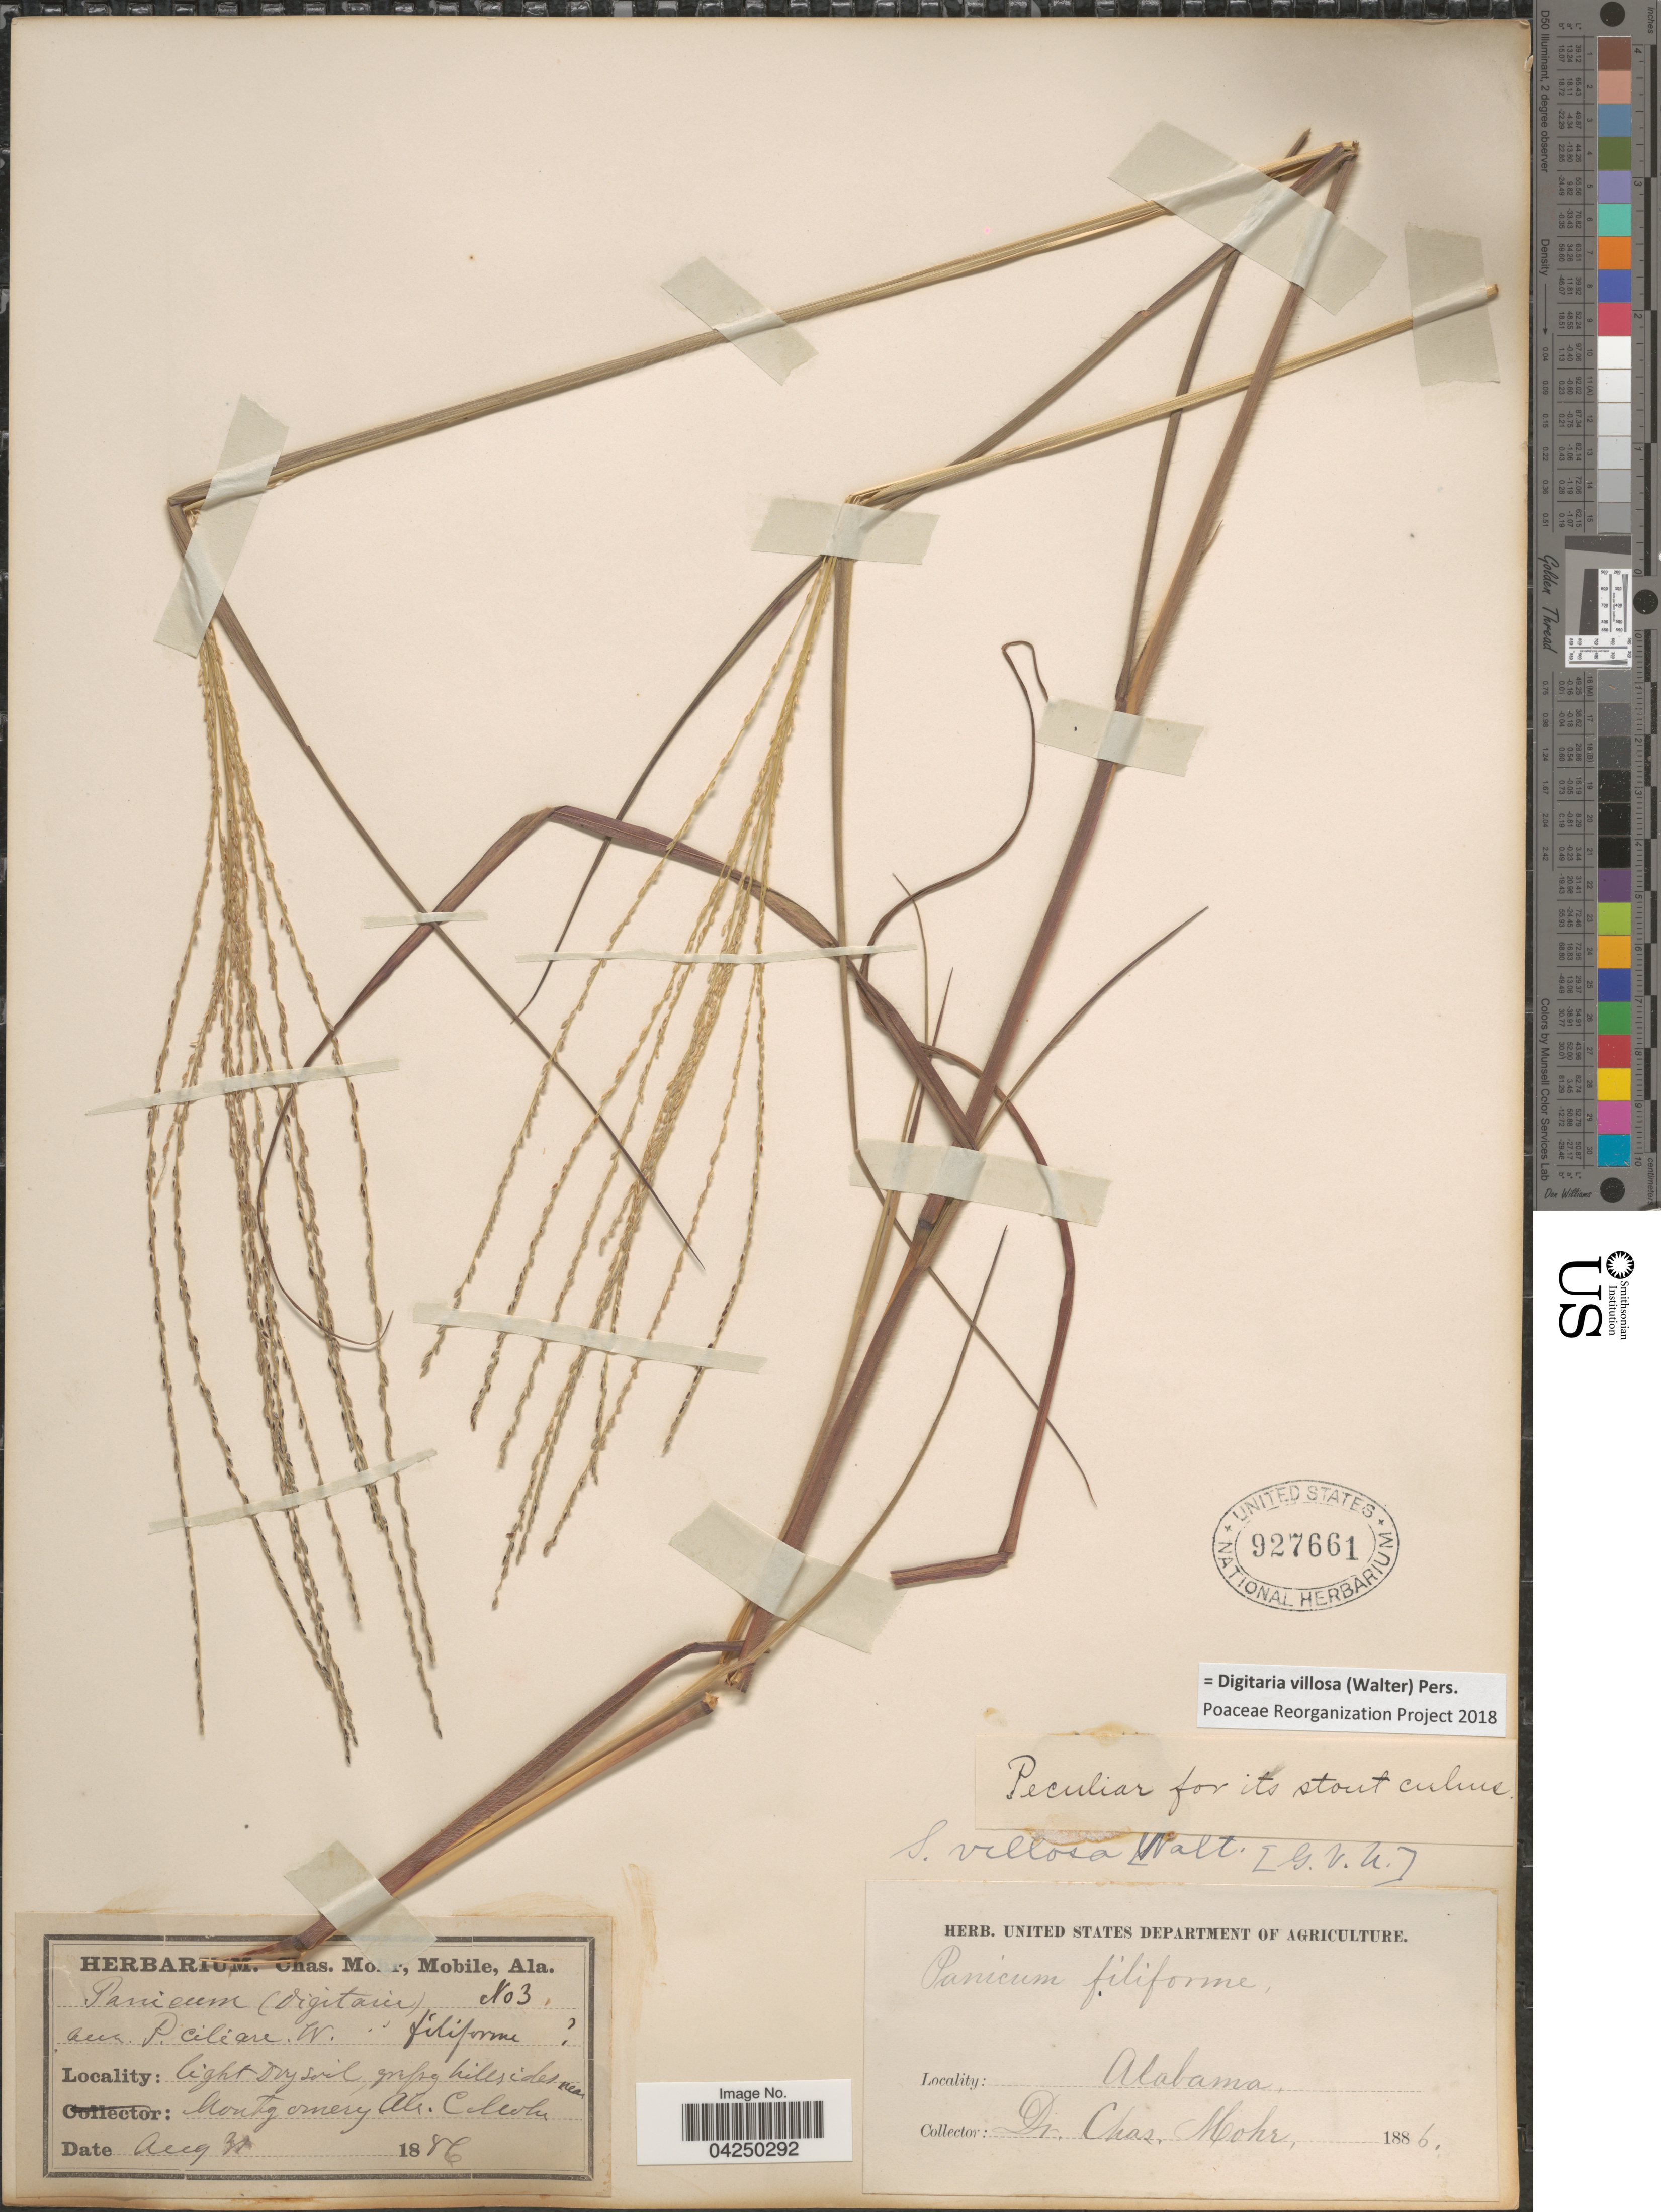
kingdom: Plantae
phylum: Tracheophyta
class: Liliopsida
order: Poales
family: Poaceae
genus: Digitaria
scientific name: Digitaria villosa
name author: (Walter) Pers.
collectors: Mohr, C. T. (herbarium)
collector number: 3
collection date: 1886-08-31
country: United States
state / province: Alabama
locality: Light dry soil, grassy hillsides near Montgomery.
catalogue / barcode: US 927661